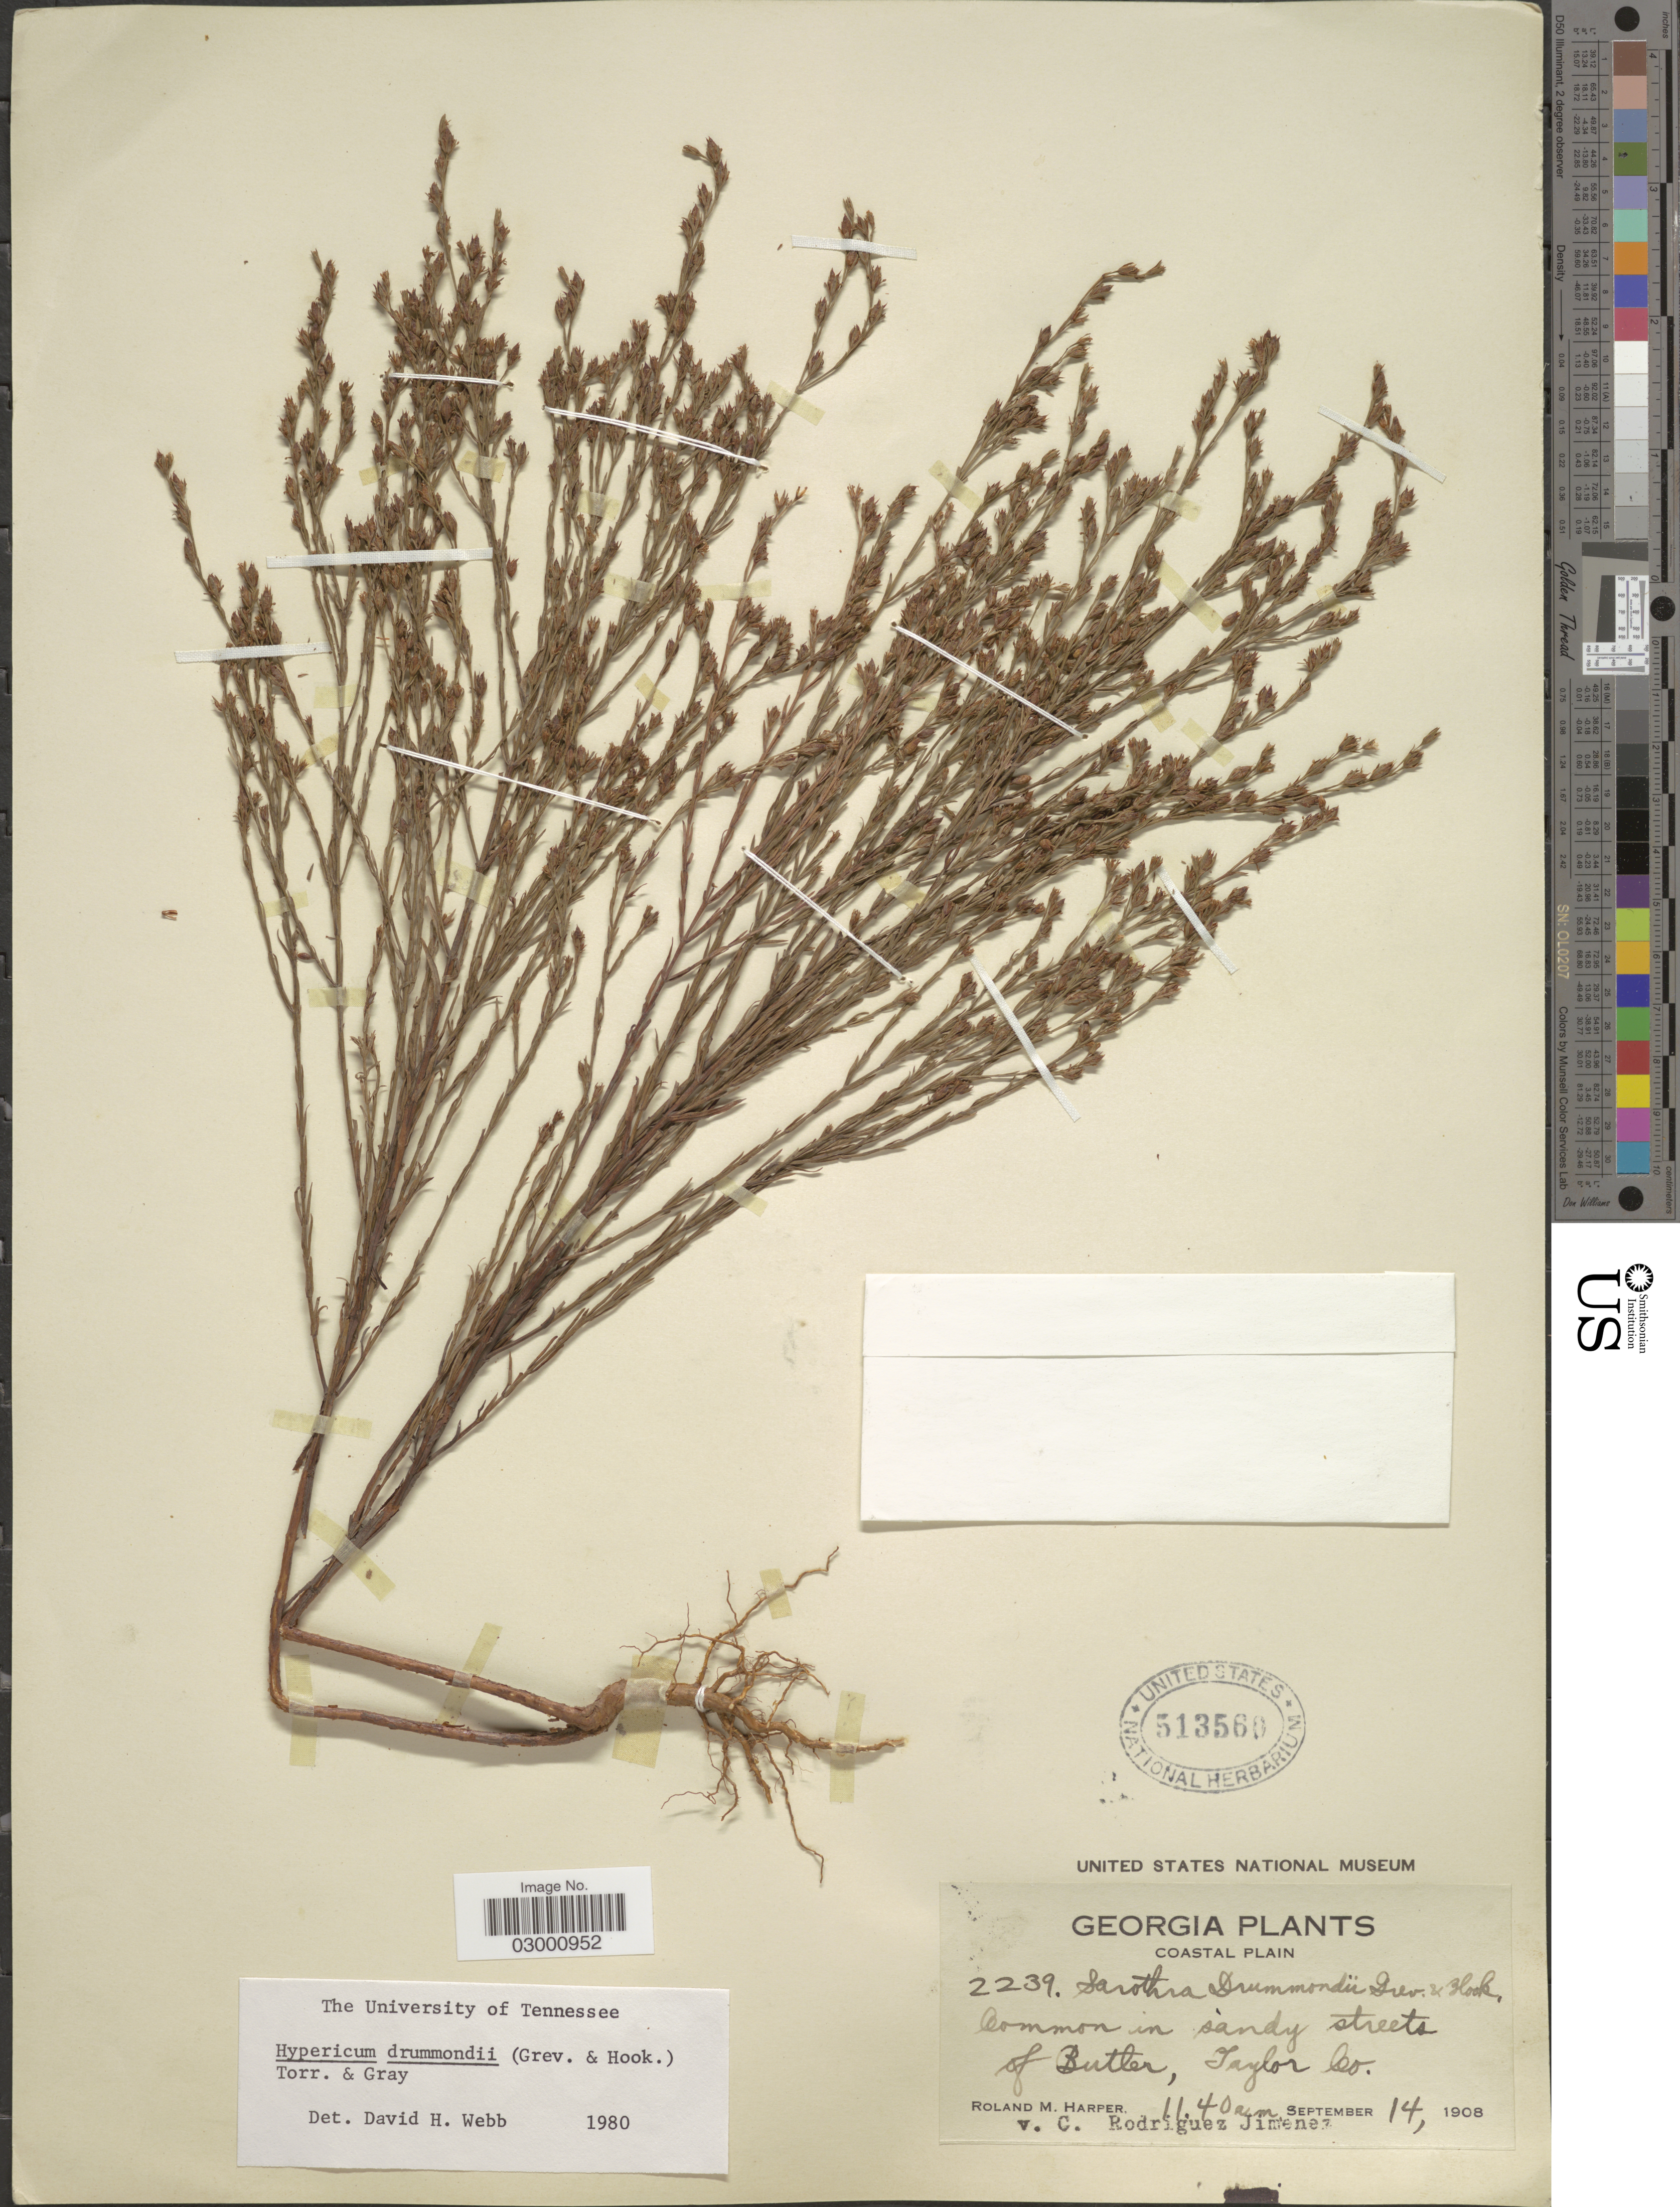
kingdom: Plantae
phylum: Tracheophyta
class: Magnoliopsida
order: Malpighiales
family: Hypericaceae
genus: Hypericum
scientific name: Hypericum drummondii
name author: (Grev. & Hook.) Torr. & A. Gray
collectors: R. M. Harper & v. C. Rodríguez Jiménez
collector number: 2239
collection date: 1908-09-14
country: United States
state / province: Georgia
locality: Coastal Plain. In sandy streets of Butler, Taylor Co.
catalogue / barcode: US 513560